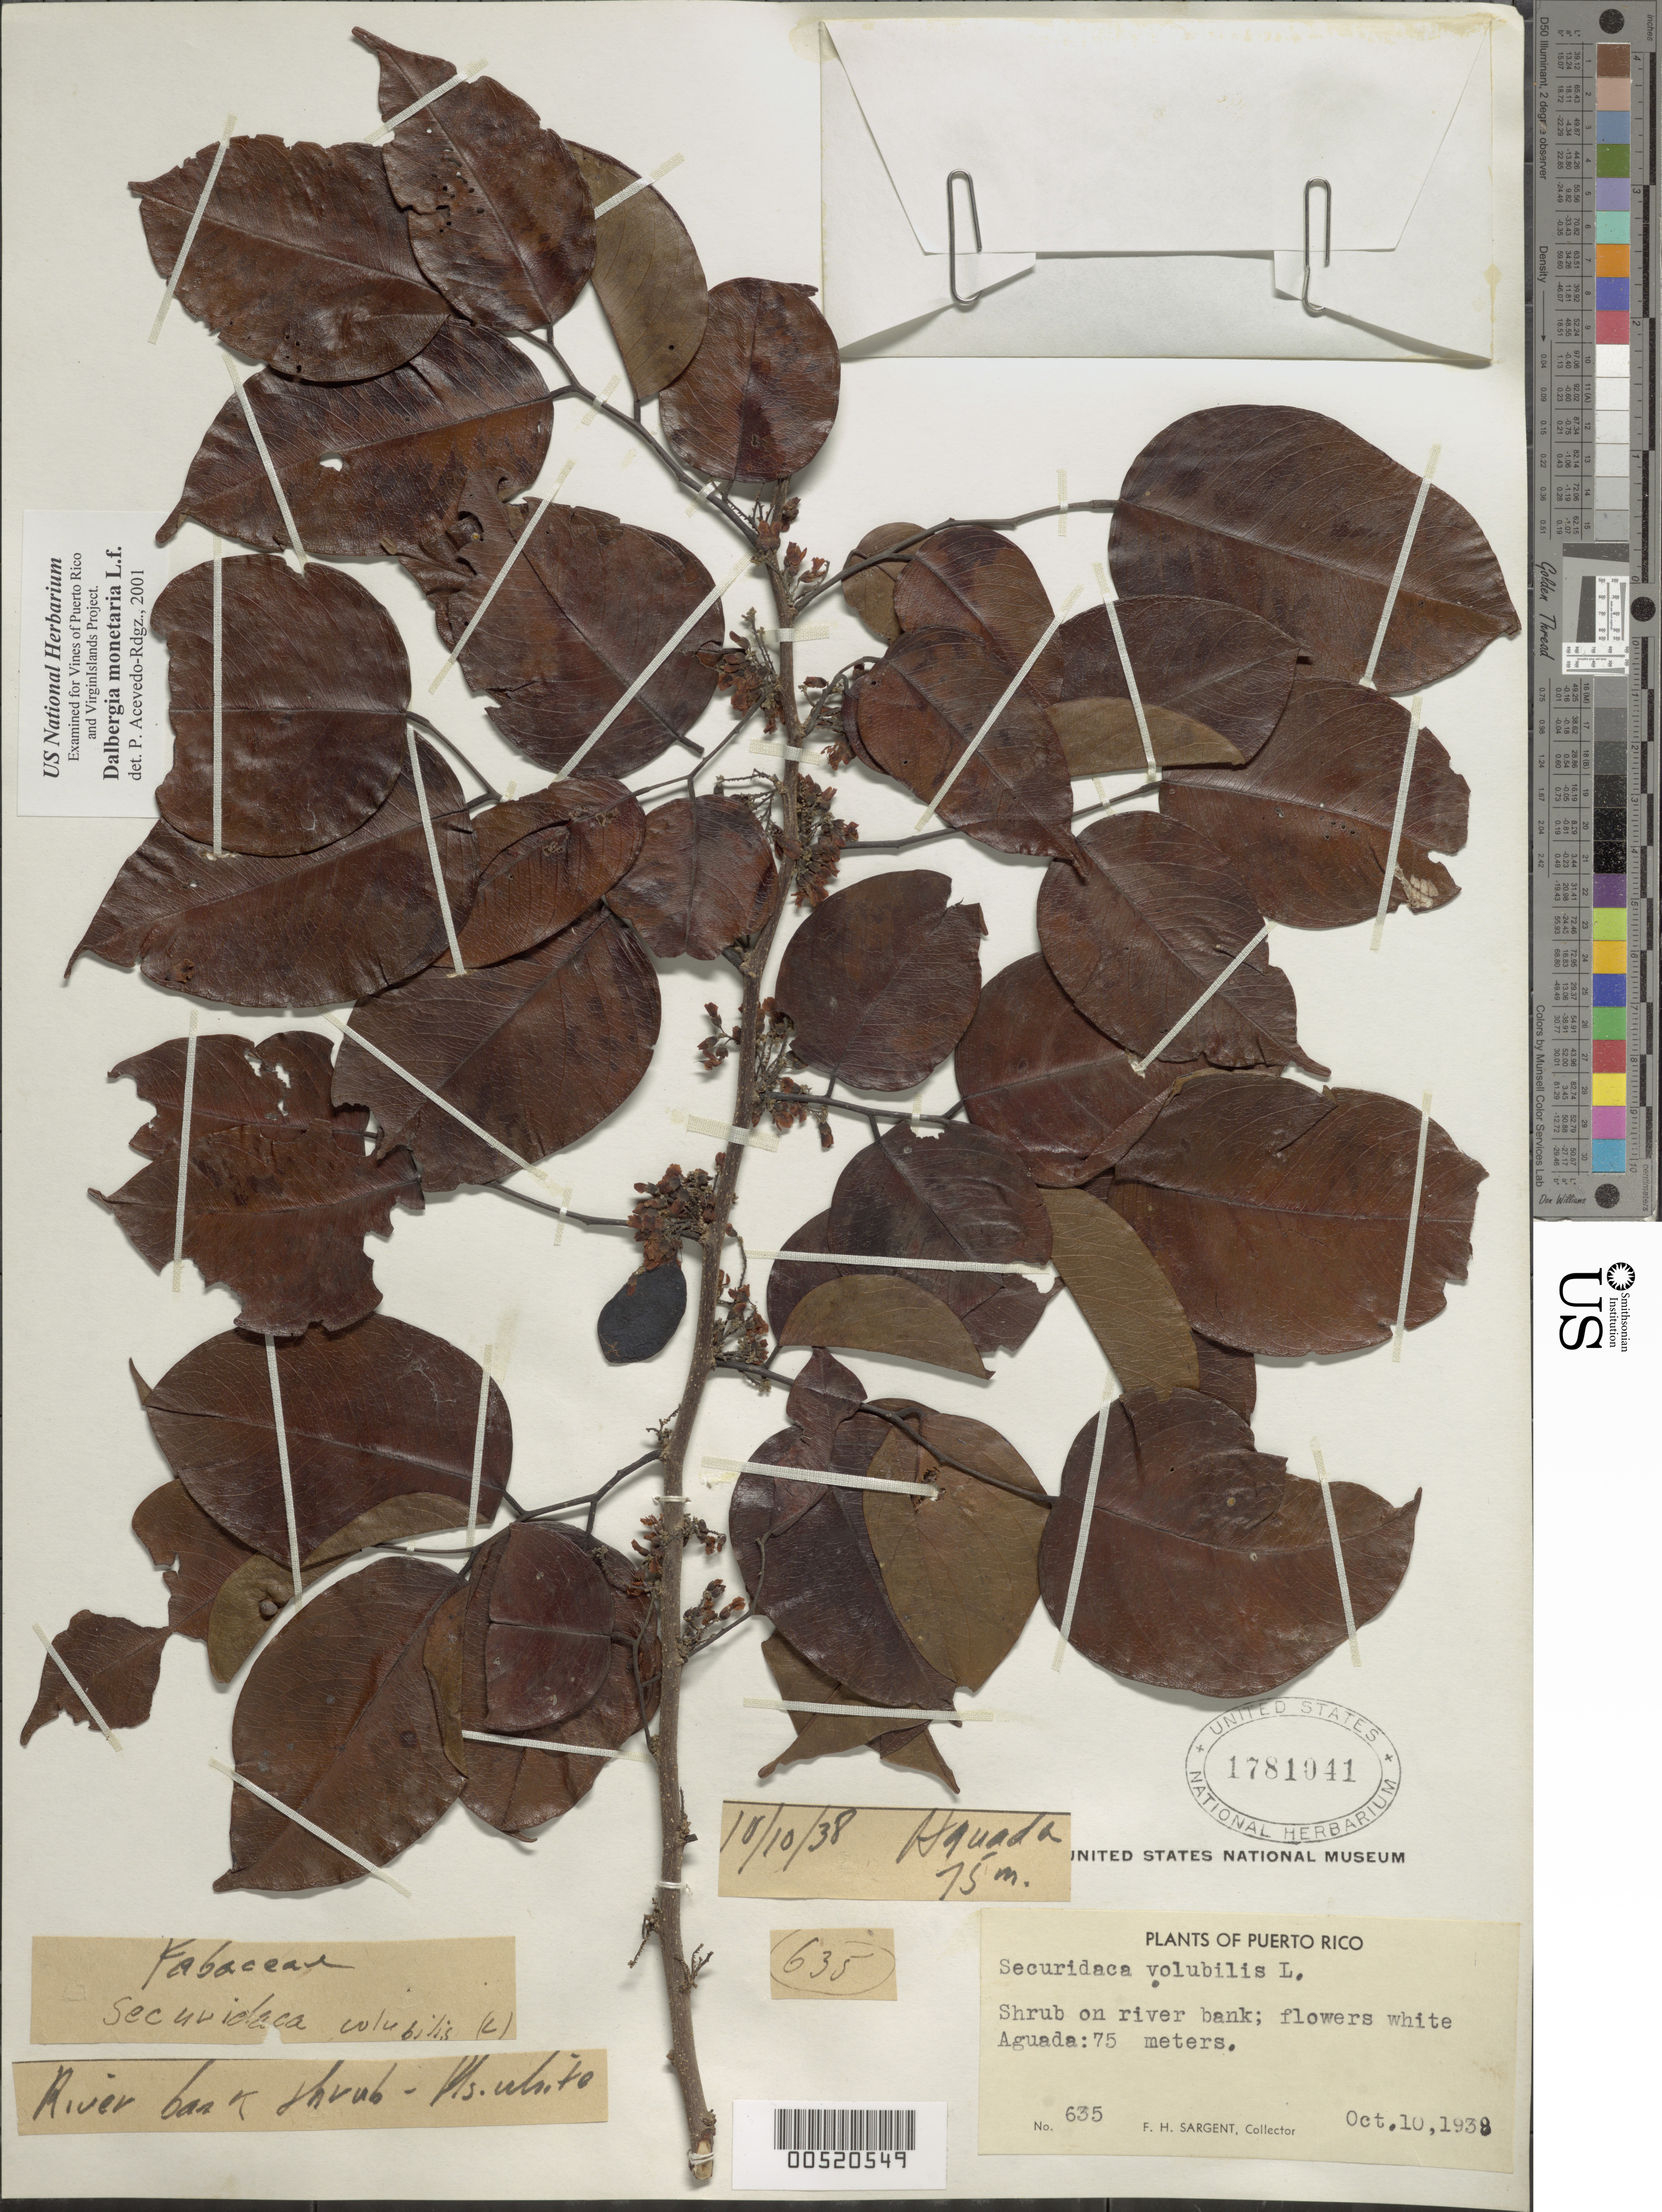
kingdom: Plantae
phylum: Tracheophyta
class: Magnoliopsida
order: Fabales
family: Fabaceae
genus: Dalbergia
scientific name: Dalbergia monetaria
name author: L. f.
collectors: F. H. Sargent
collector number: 635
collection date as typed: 10 Oct 1938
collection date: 1938-10-10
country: Puerto Rico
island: Greater Antilles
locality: Aguada. On river bank.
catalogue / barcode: US 1781041